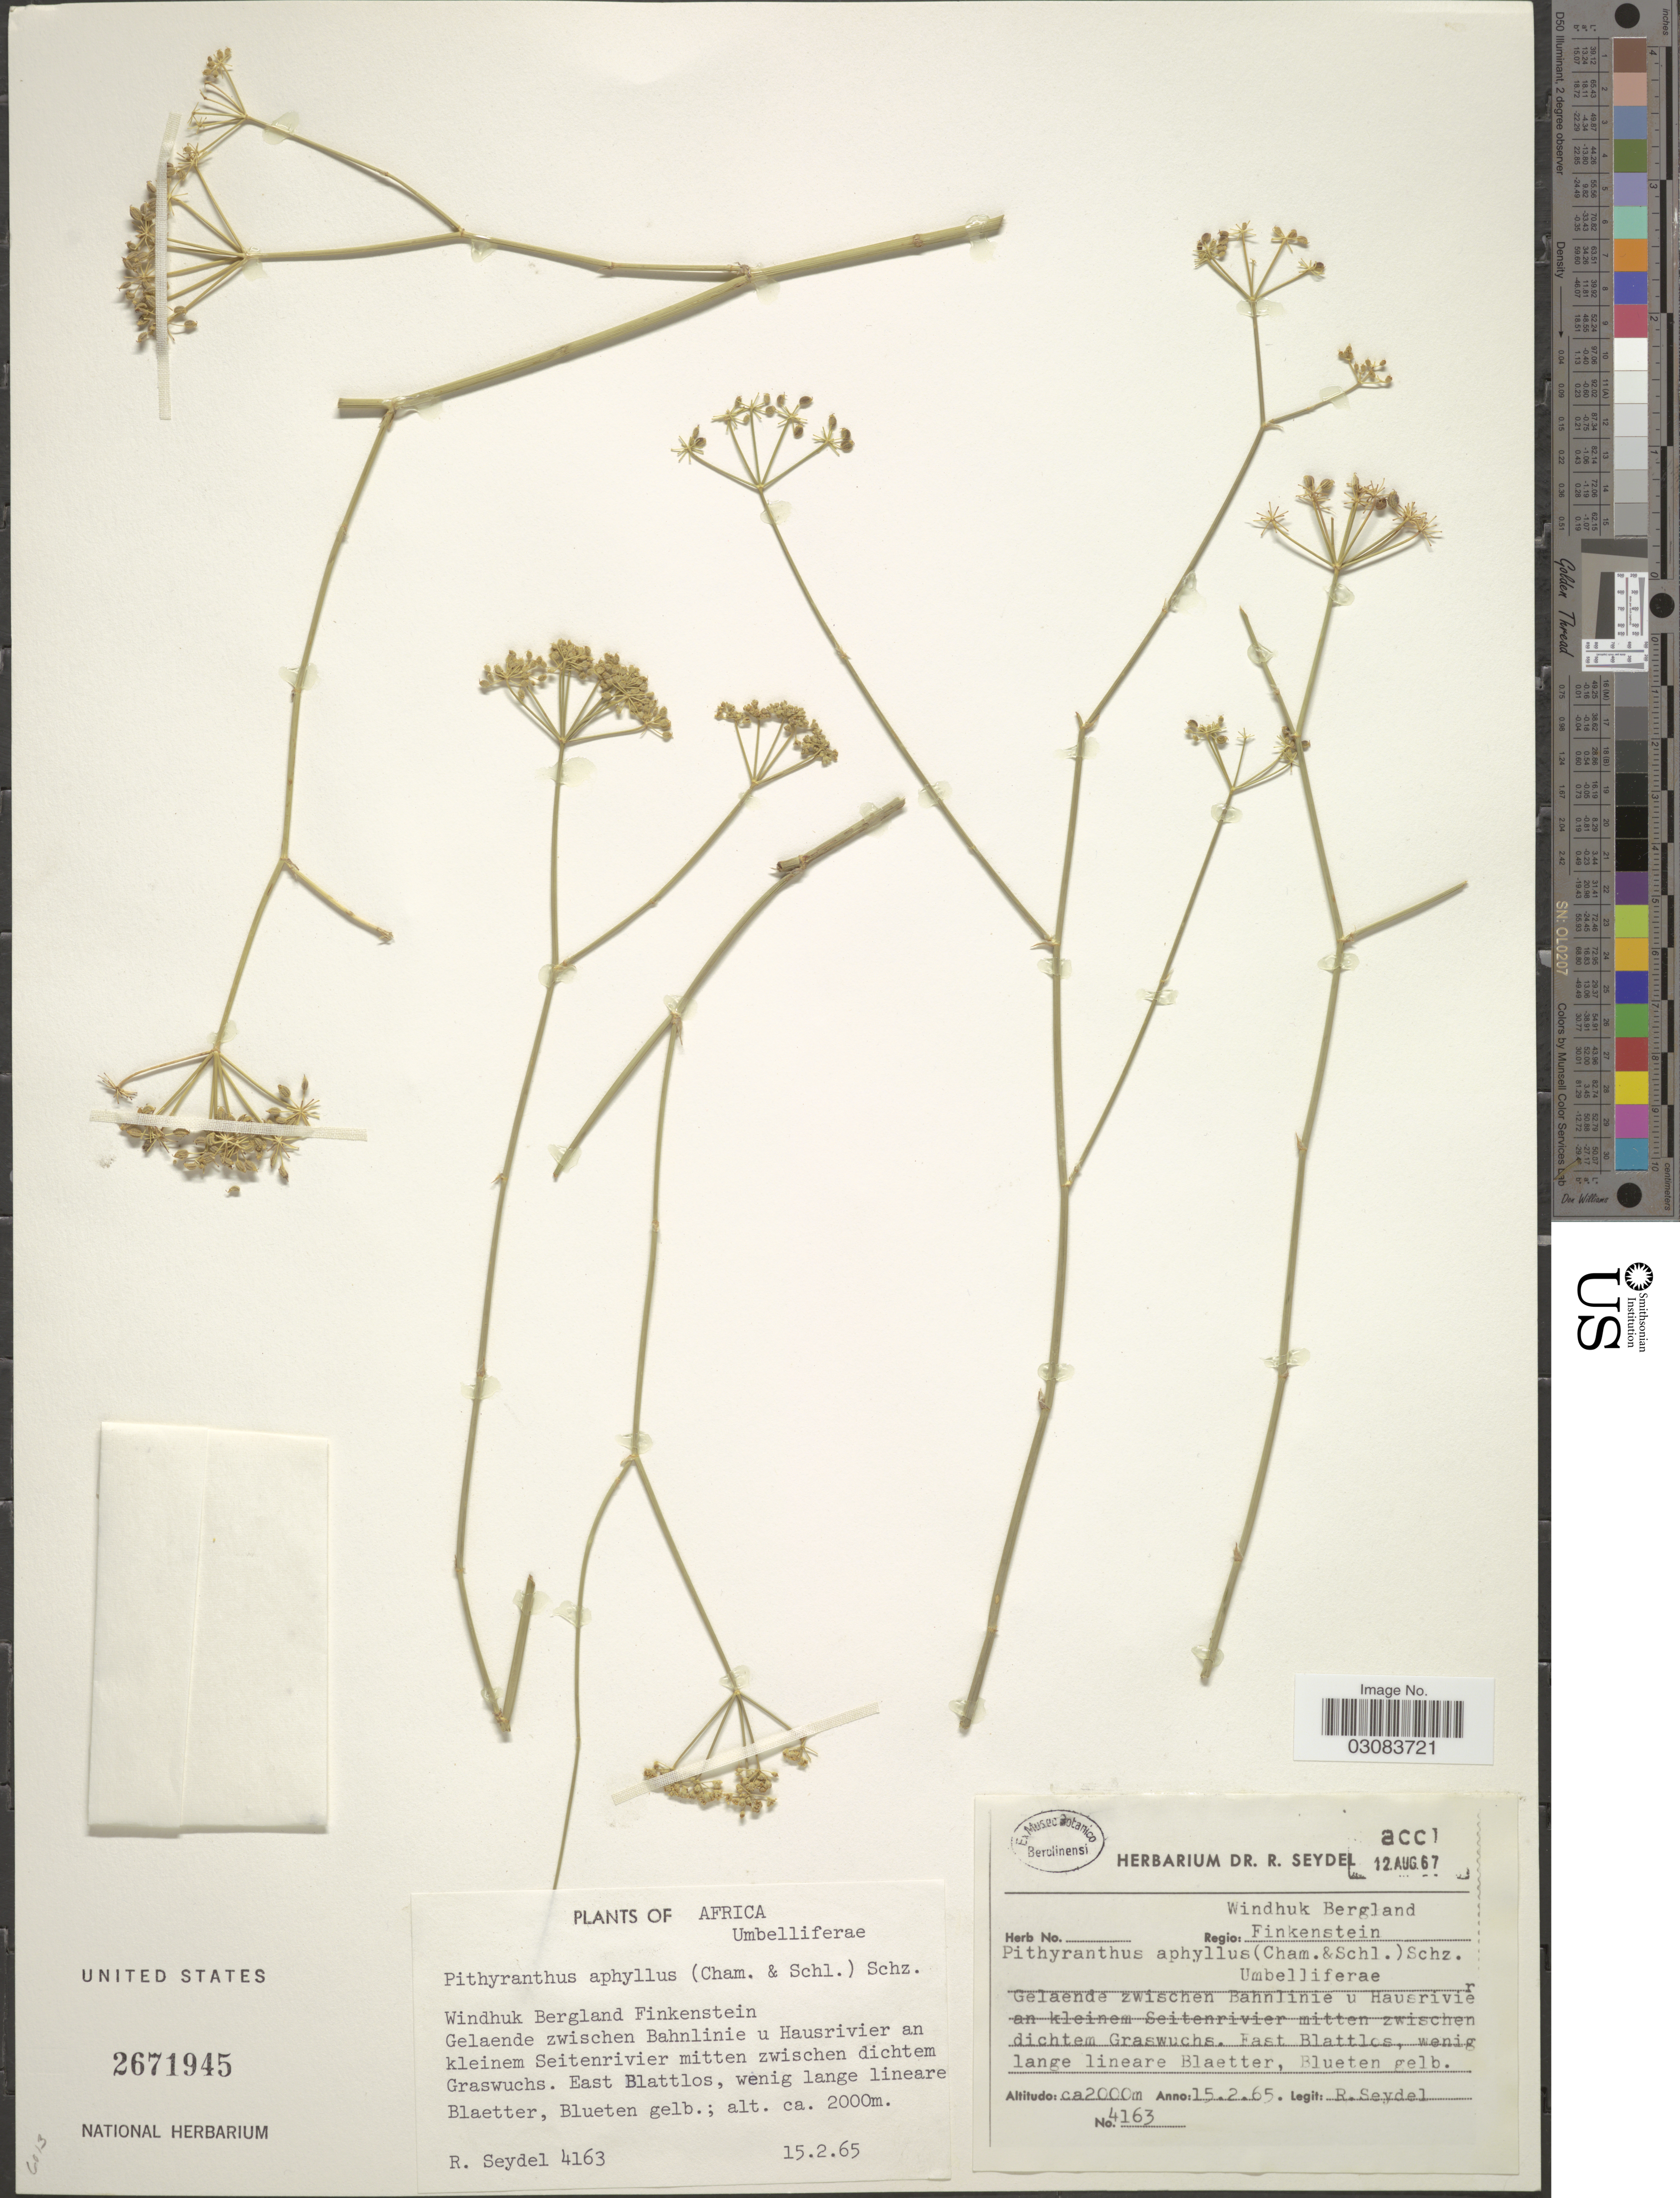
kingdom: Plantae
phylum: Tracheophyta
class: Magnoliopsida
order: Apiales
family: Apiaceae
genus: Deverra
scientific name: Deverra denudata subsp. aphylla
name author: (Cham. & Schltdl.) Pfisterer & Podlech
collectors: R. Seydel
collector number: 4163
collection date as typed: Transcribed d/m/y: 15/2/65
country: Namibia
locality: Regio: Windhuk, Bergland, Finkenstein.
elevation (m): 2000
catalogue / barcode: US 2671945